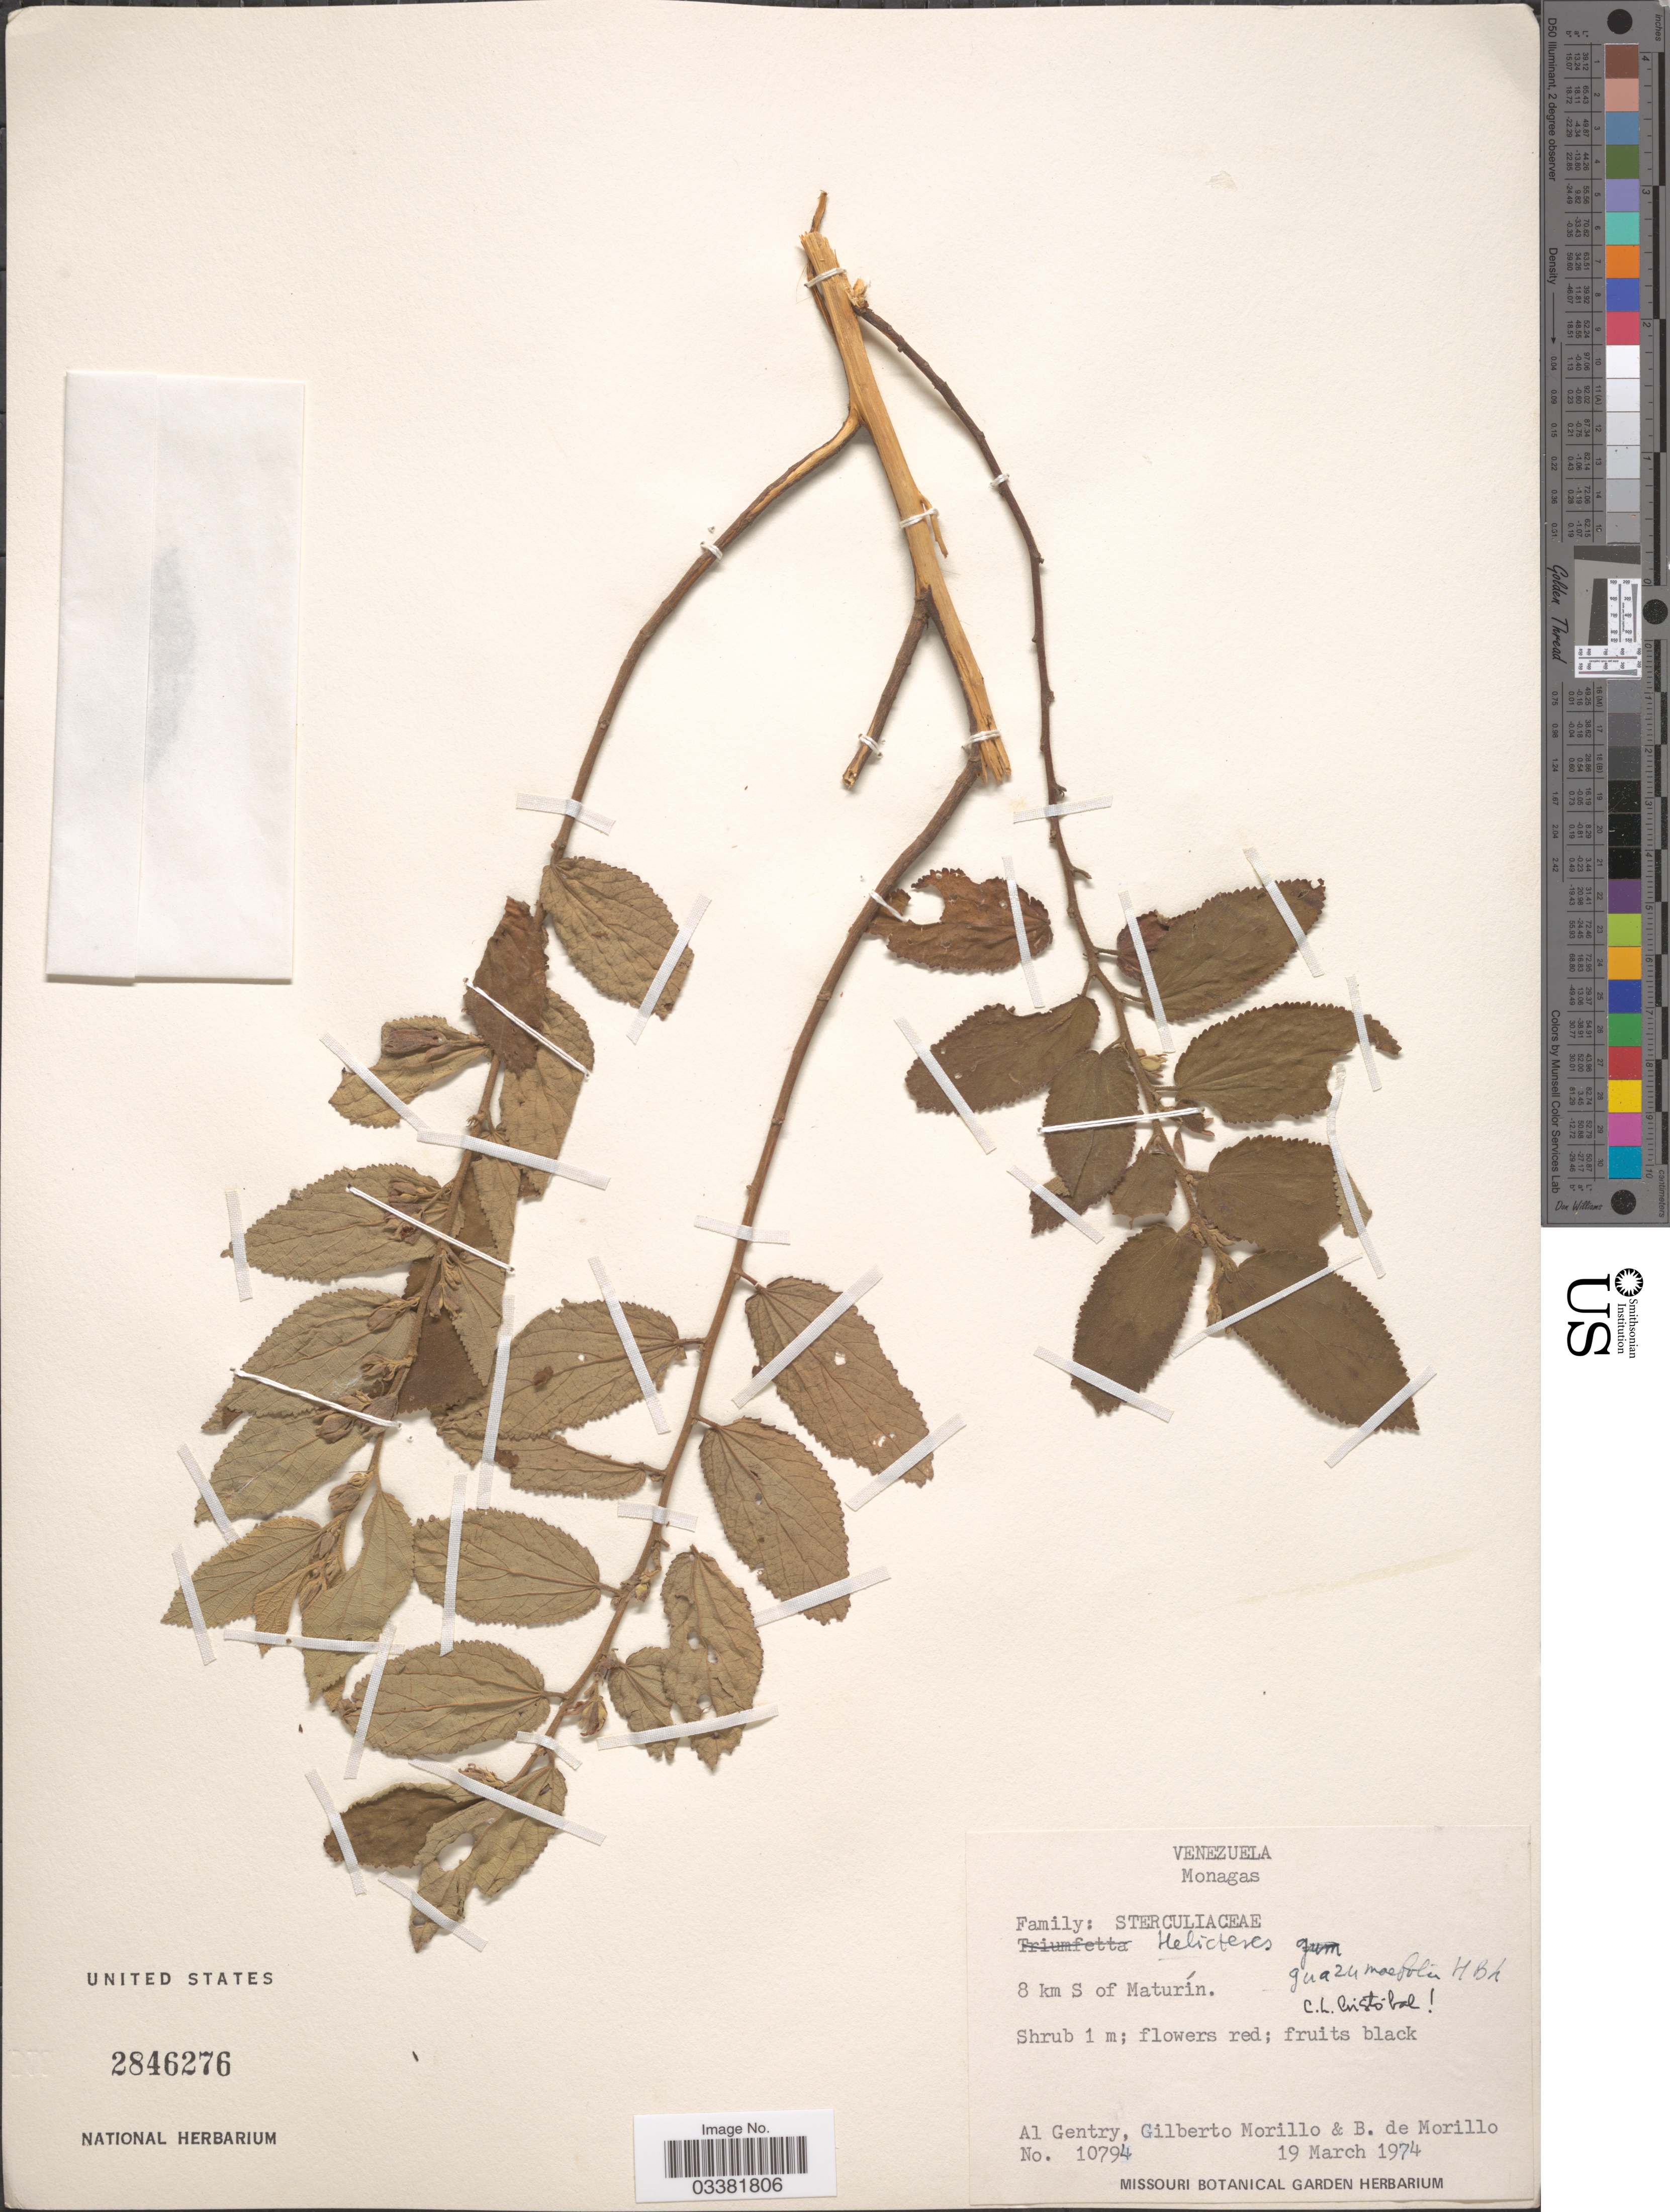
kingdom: Plantae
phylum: Tracheophyta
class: Magnoliopsida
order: Malvales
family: Malvaceae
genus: Helicteres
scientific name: Helicteres guazumifolia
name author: Kunth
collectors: A. H. Gentry, G. N. Morillo & B. Morillo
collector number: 10794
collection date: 1974-03-19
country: Venezuela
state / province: Monagas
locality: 8 km S of Maturín.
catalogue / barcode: US 2846276